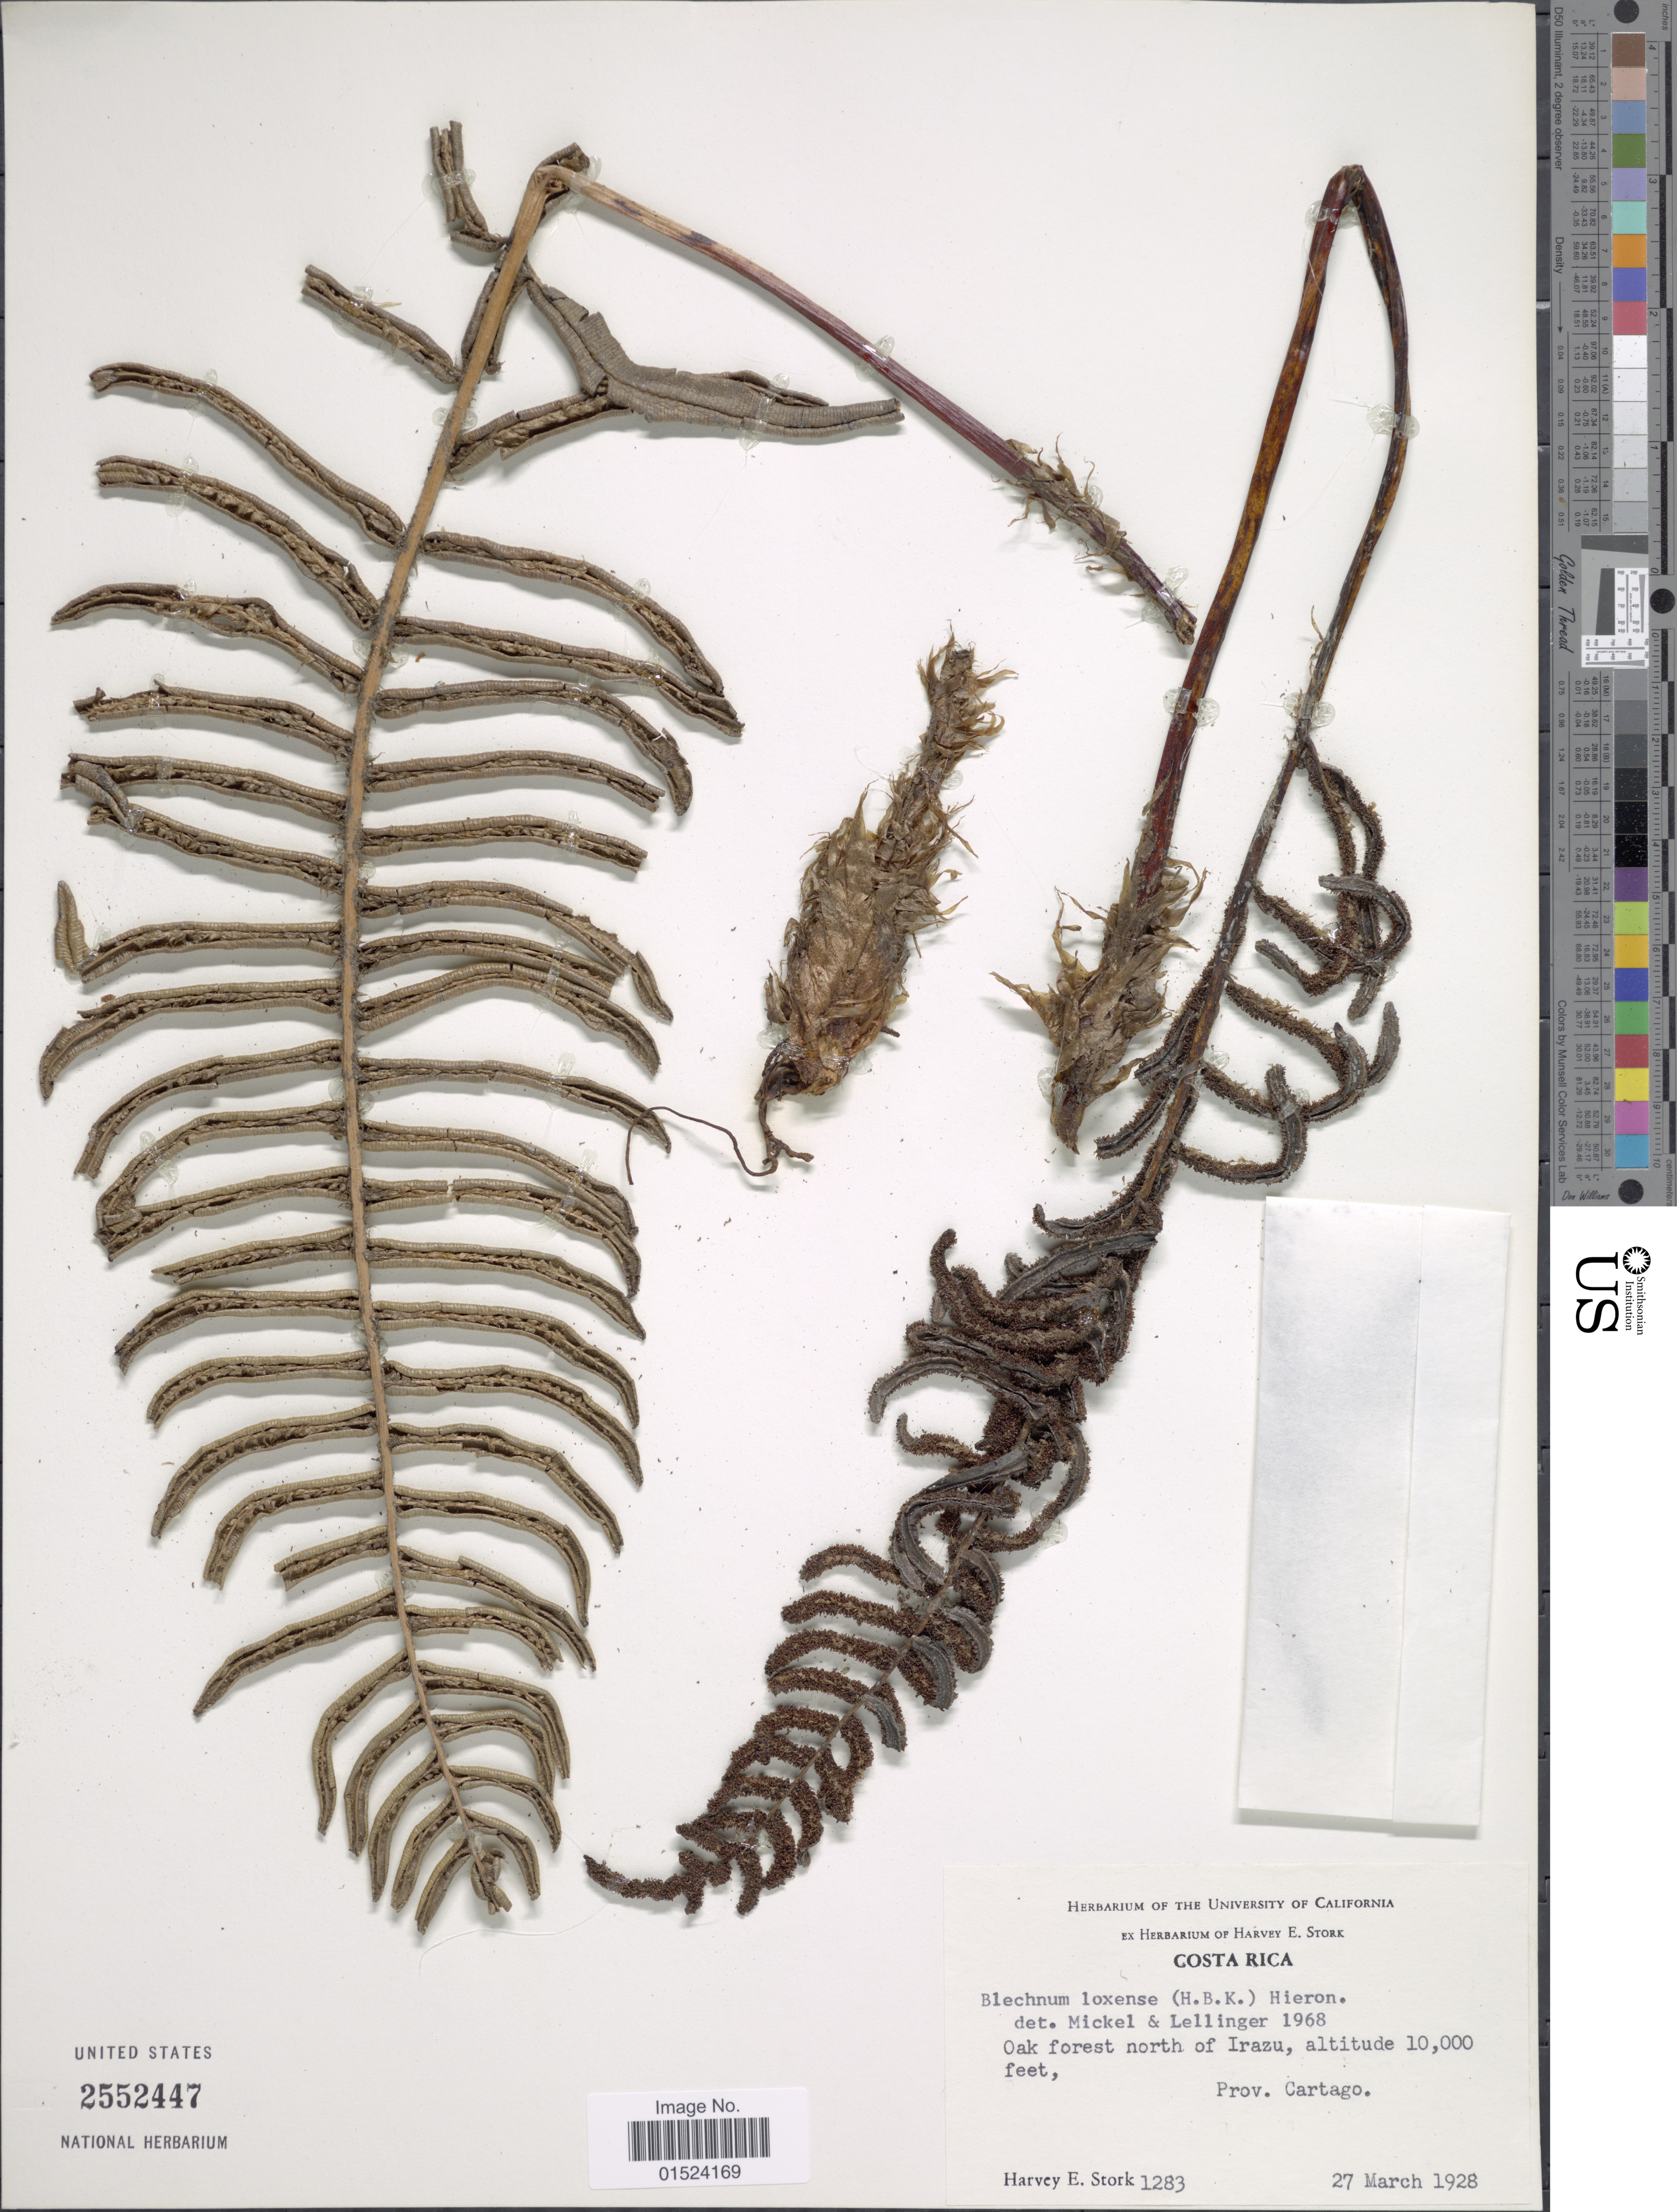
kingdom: Plantae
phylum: Tracheophyta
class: Polypodiopsida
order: Polypodiales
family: Blechnaceae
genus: Blechnum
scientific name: Blechnum loxense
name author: (Kunth) Hook. ex Salomon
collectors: H. E. Stork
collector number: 1283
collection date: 1928-03-27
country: Costa Rica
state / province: Cartago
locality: Oak forest north of Irazu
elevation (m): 3048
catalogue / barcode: US 2552447